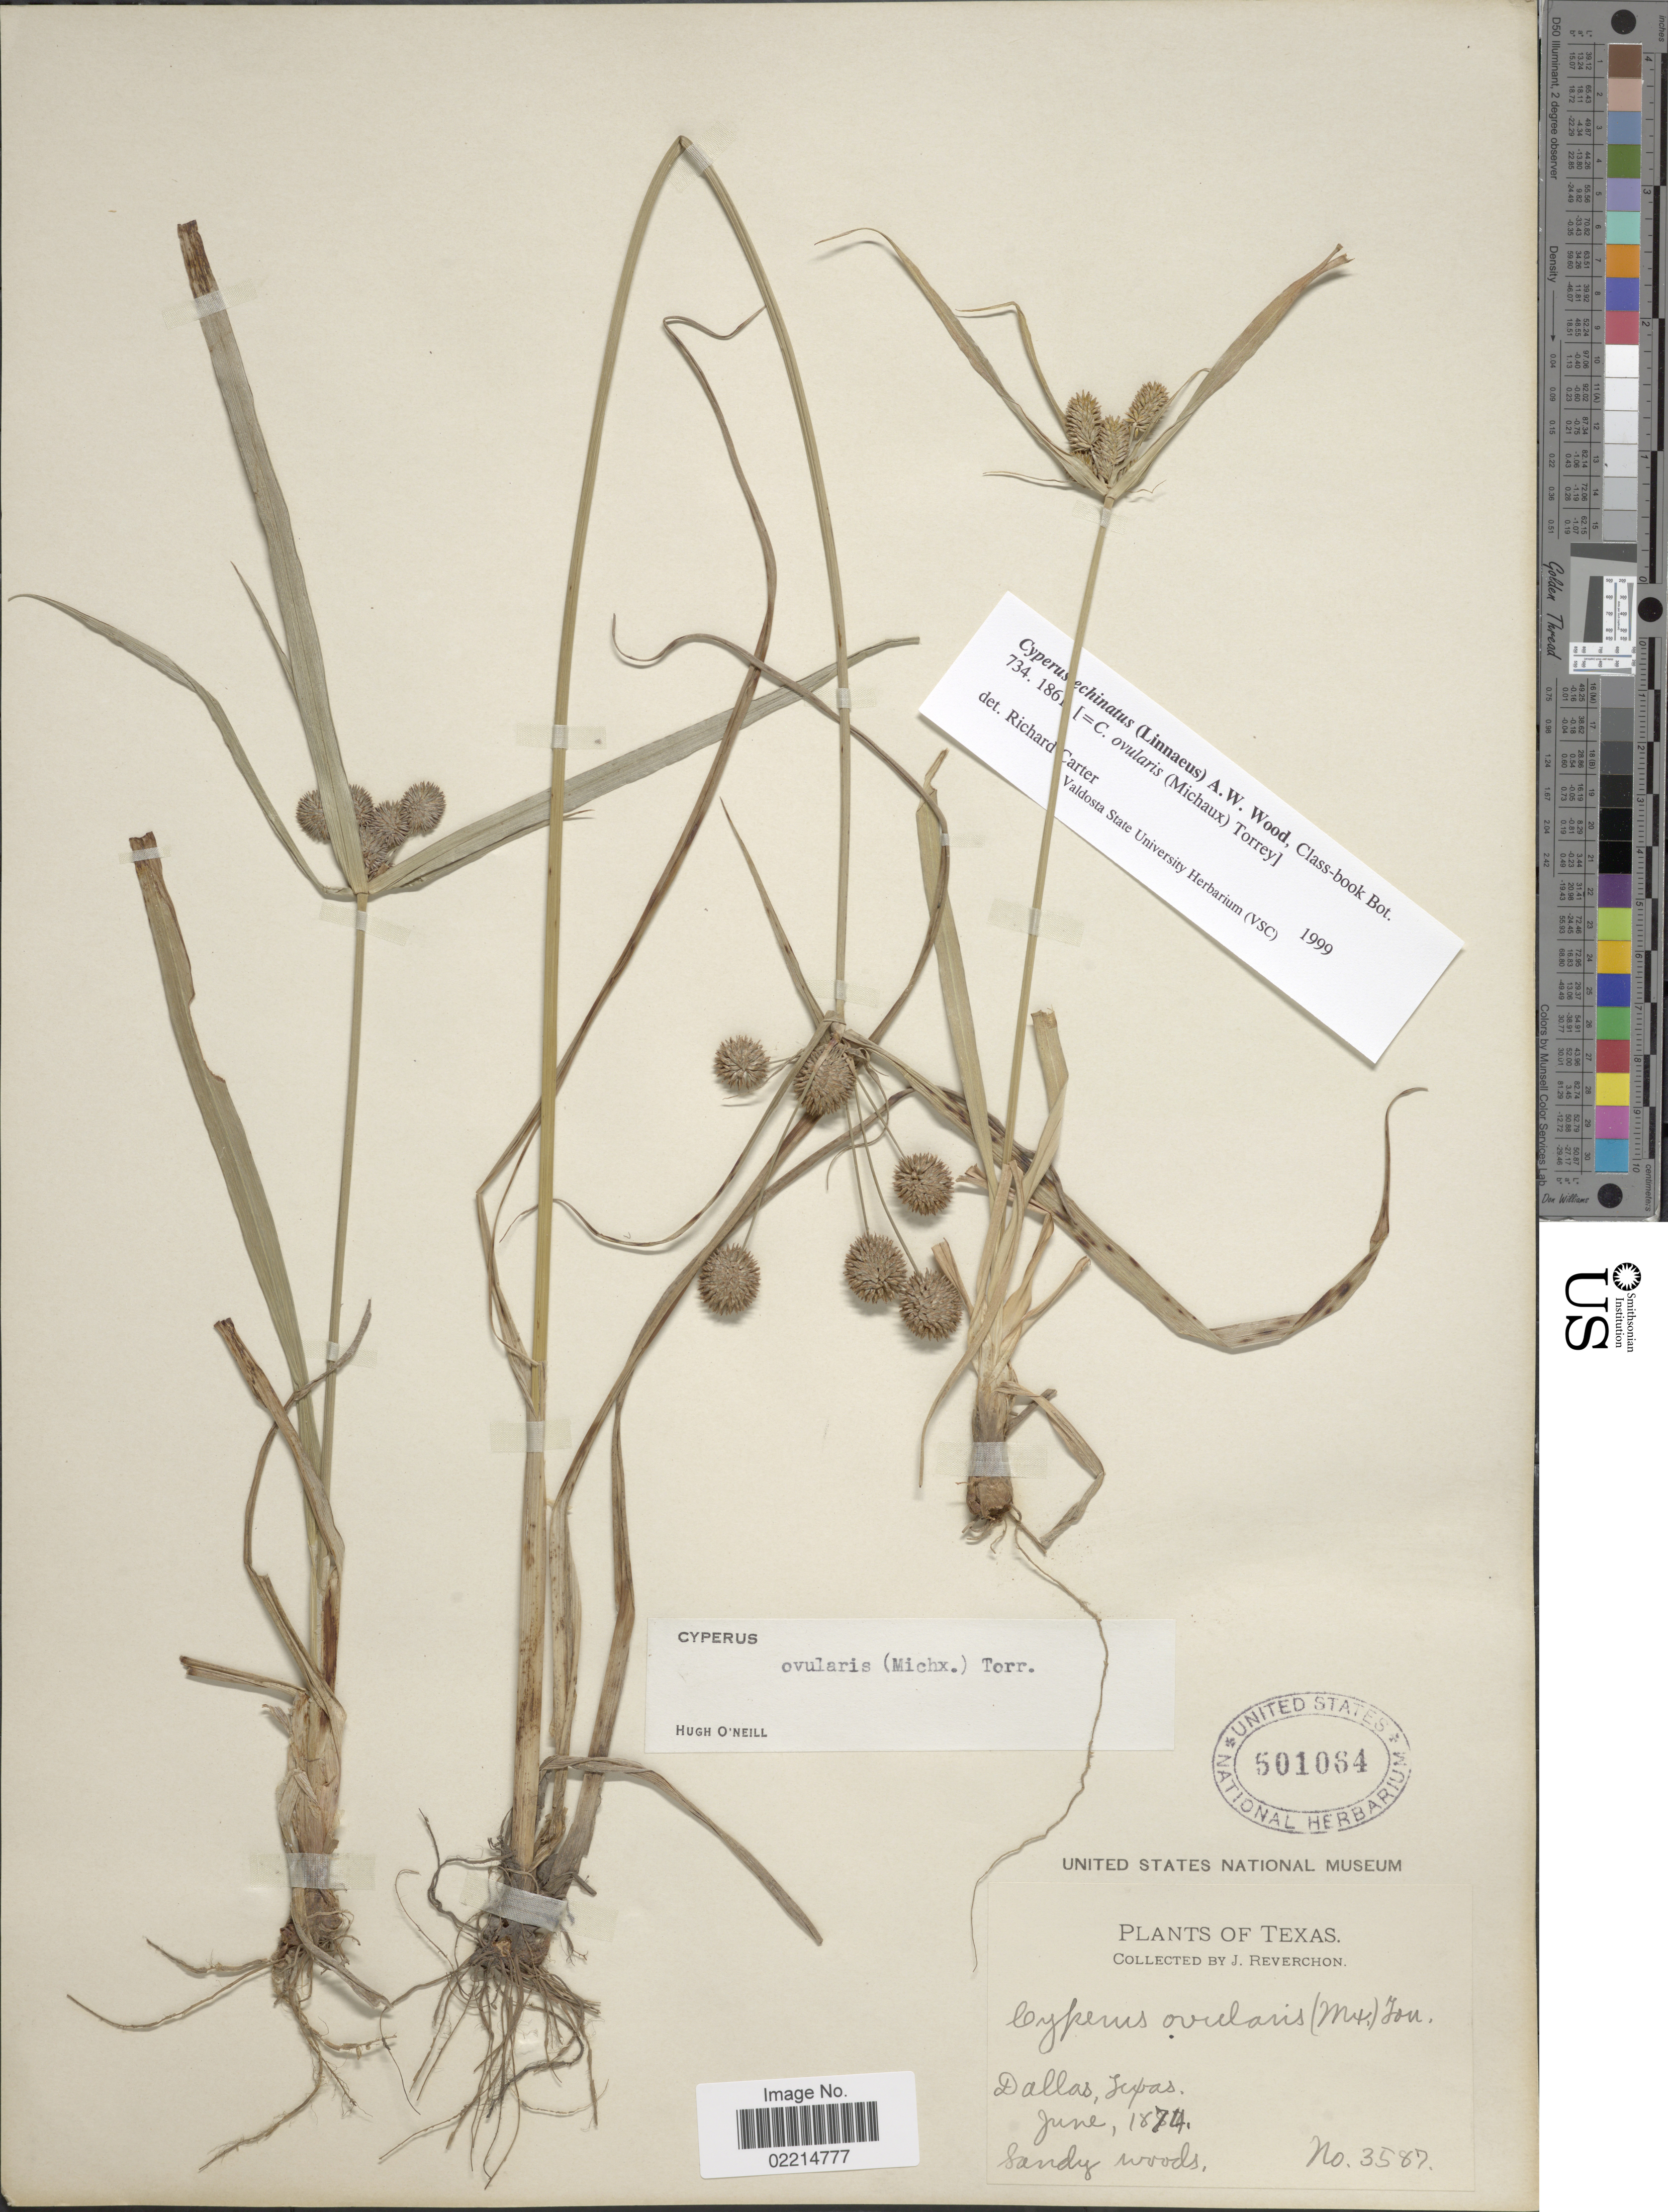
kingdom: Plantae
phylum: Tracheophyta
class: Liliopsida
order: Poales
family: Cyperaceae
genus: Cyperus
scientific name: Cyperus echinatus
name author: (L.) Alph. Wood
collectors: J. Reverchon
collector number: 3587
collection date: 1874-06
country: United States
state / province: Texas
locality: Dallas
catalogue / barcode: US 501064